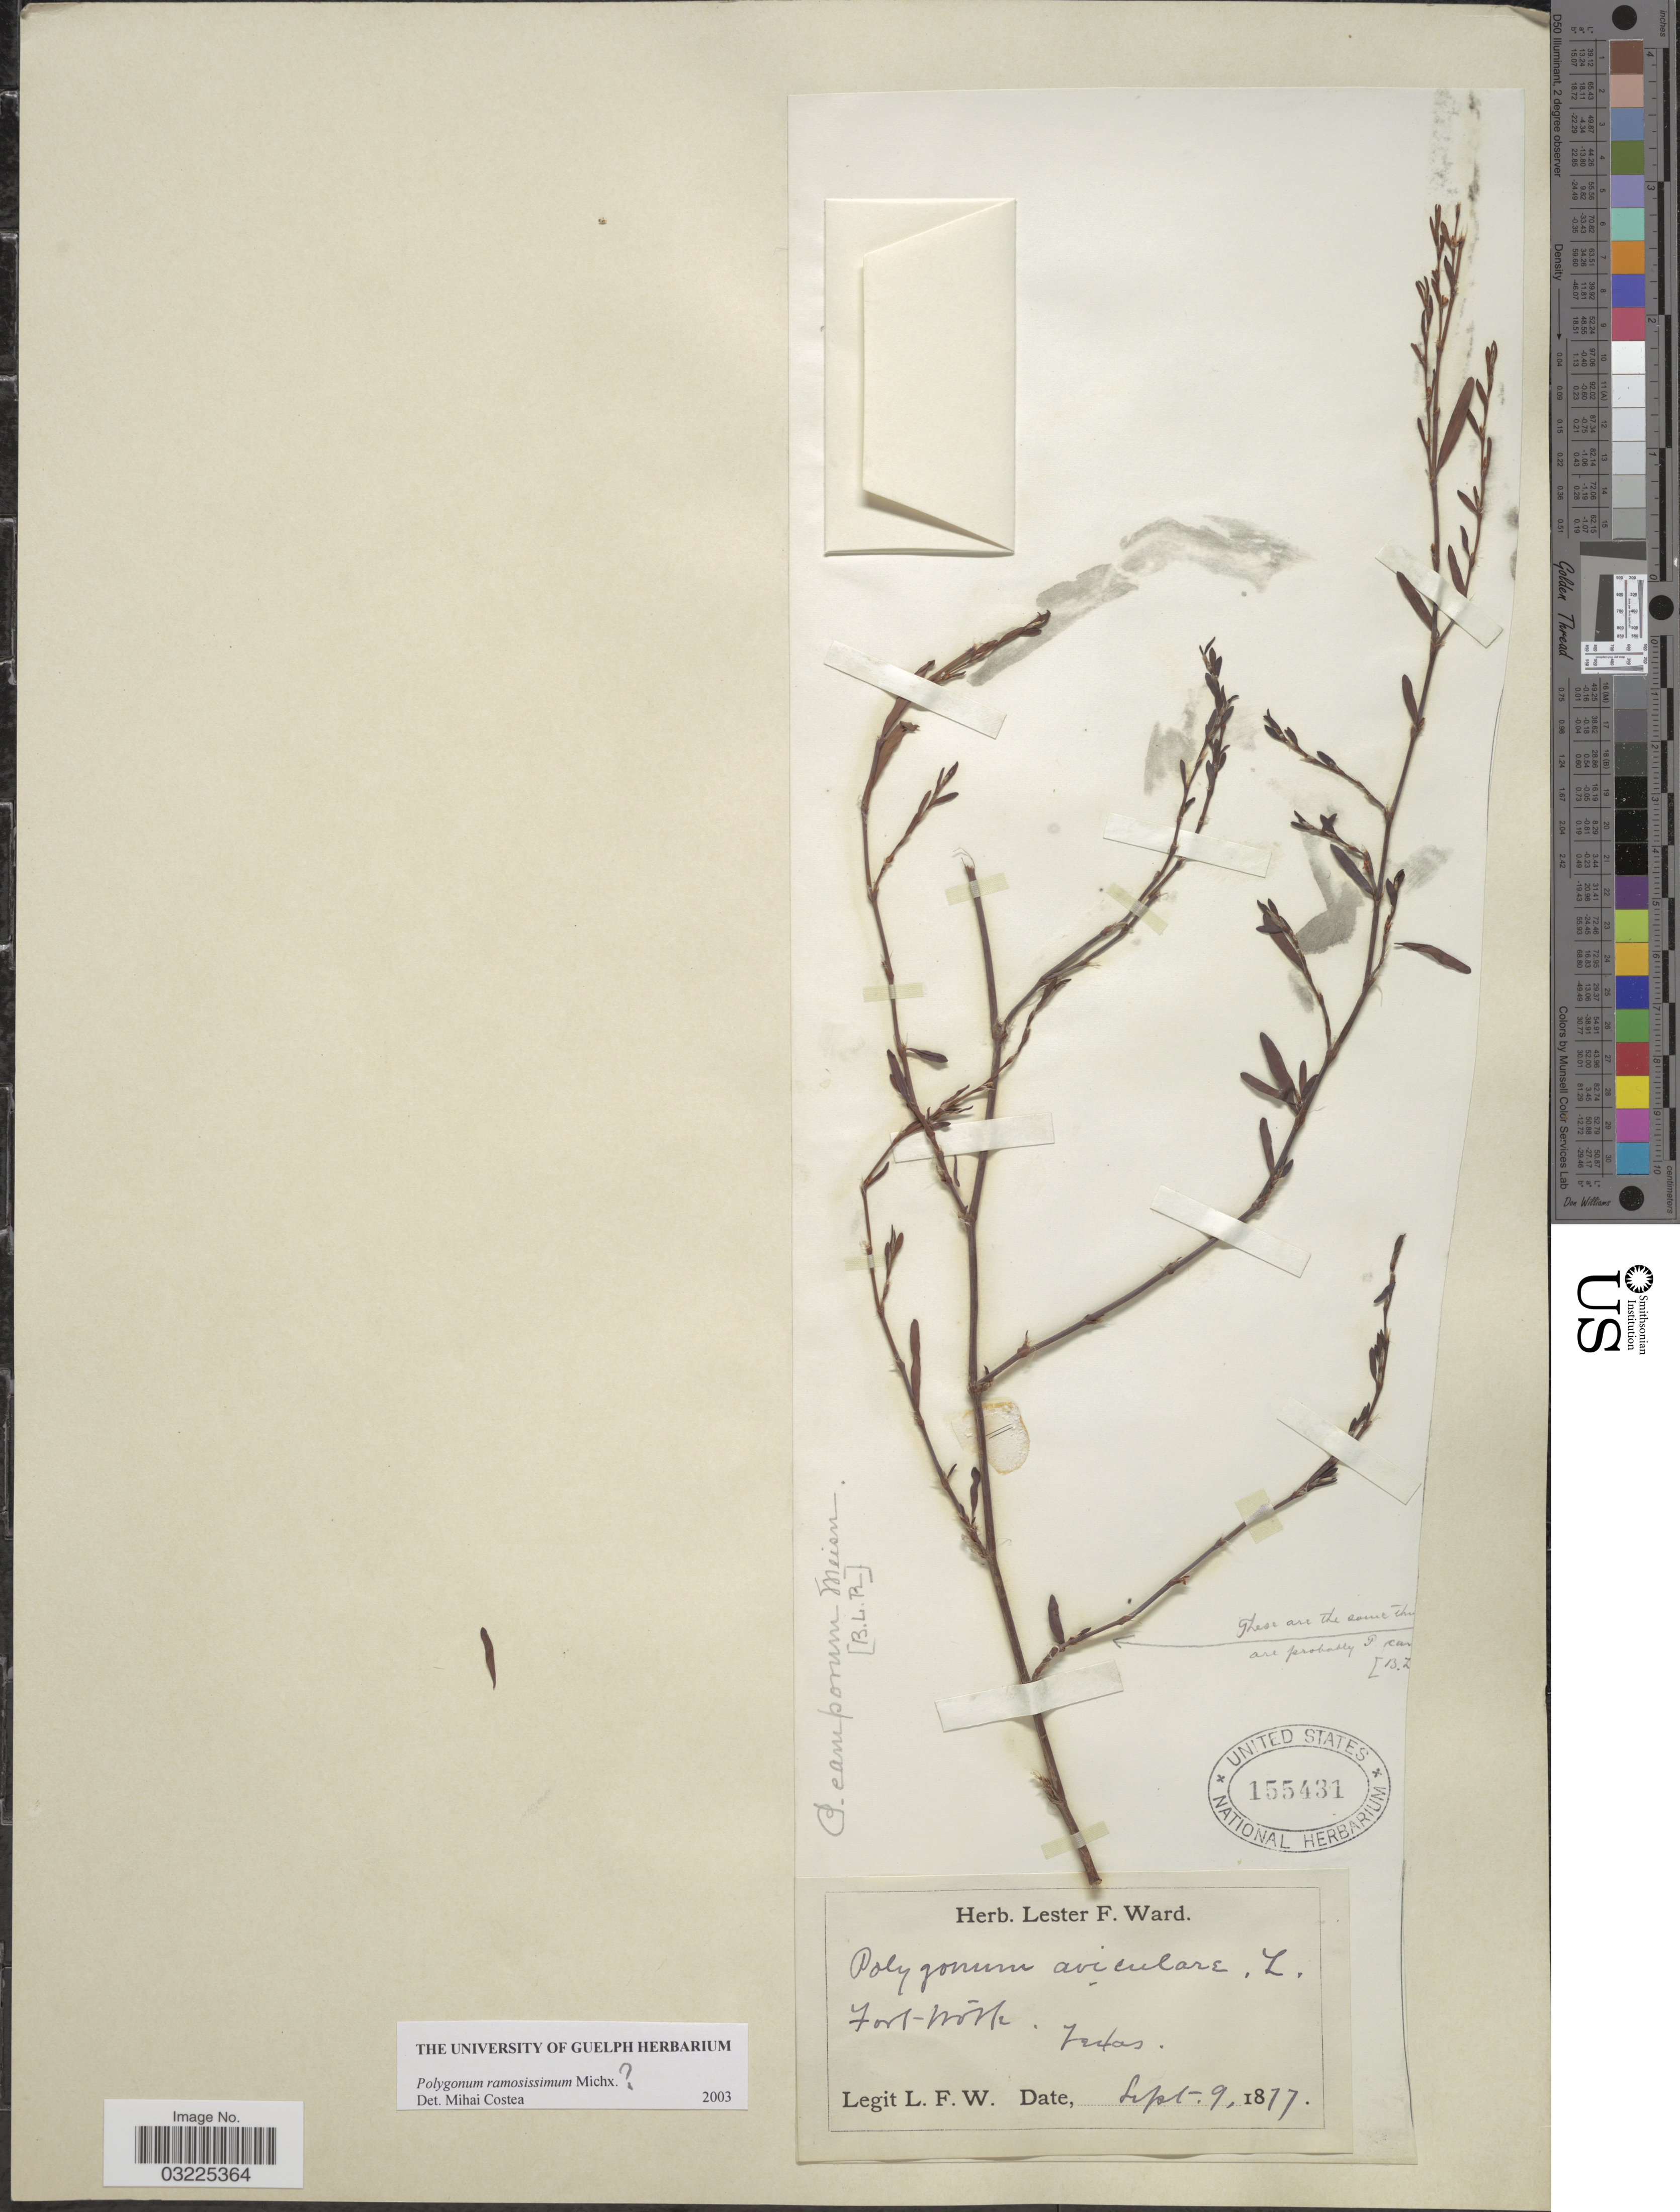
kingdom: Plantae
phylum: Tracheophyta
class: Magnoliopsida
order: Caryophyllales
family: Polygonaceae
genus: Polygonum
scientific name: Polygonum ramosissimum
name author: Michx.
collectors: L. F. Ward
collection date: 1877-09-09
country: United States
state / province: Texas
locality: Fort-Worth.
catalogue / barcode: US 155431